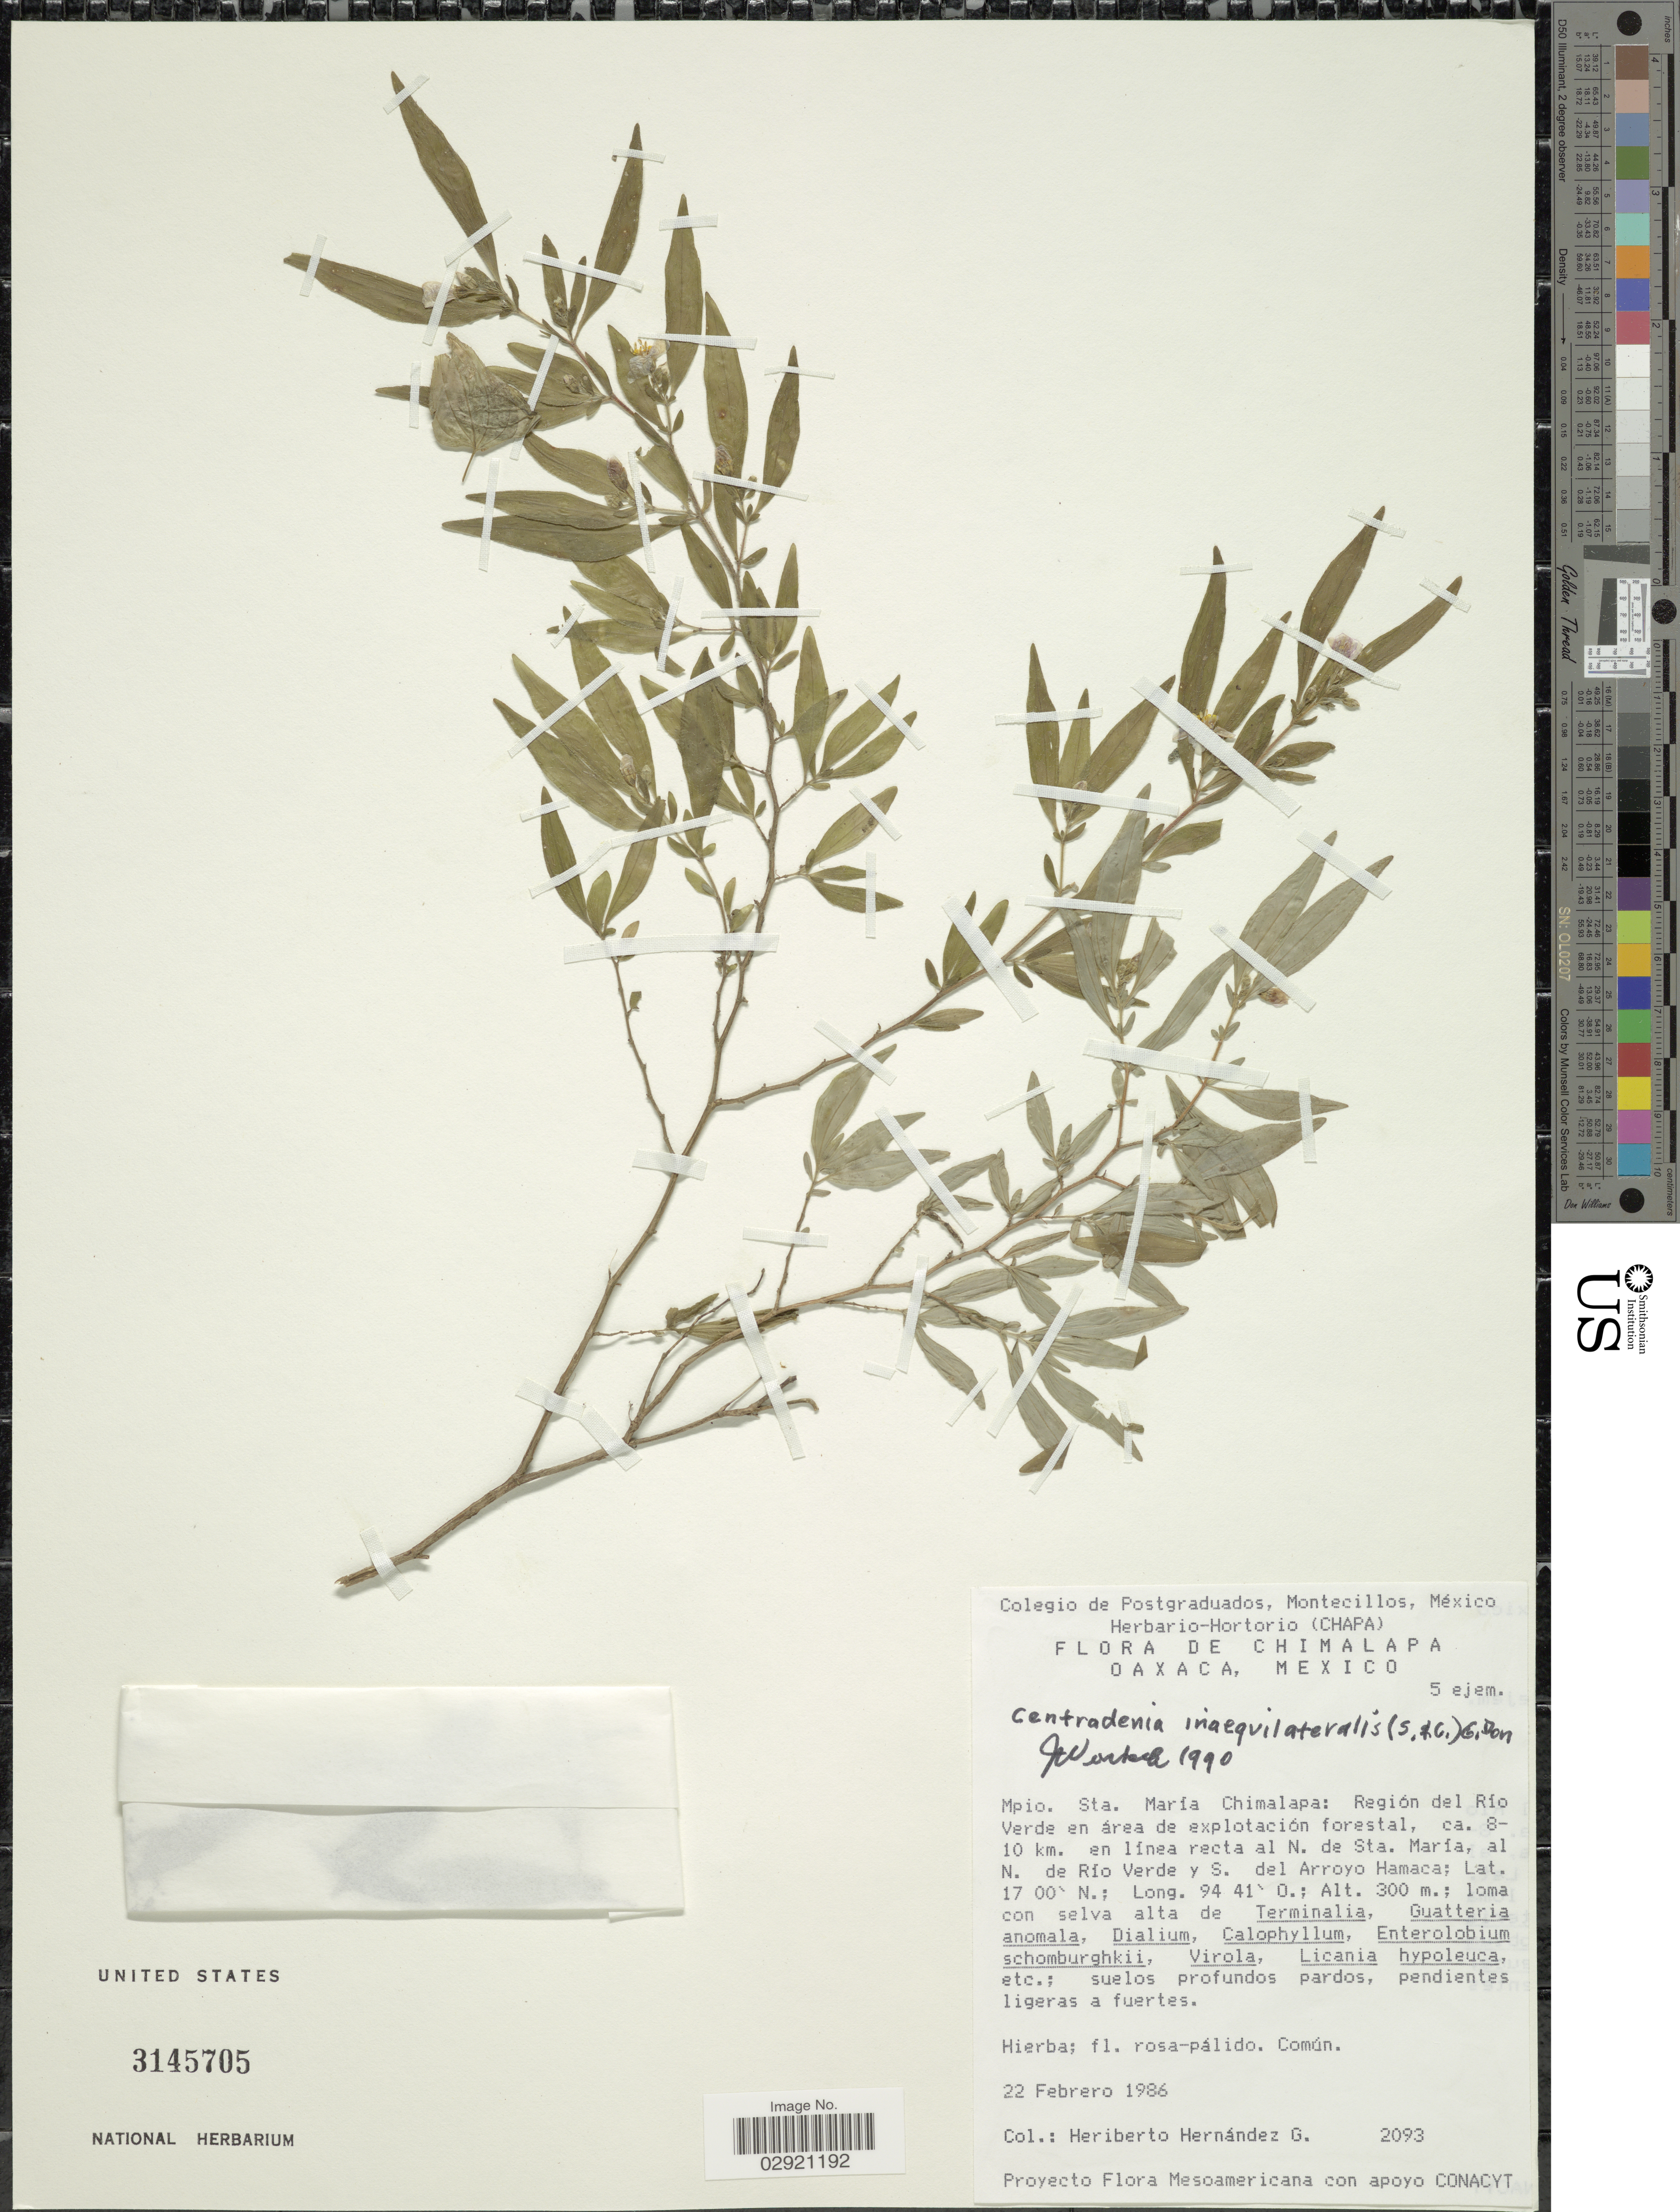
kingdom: Plantae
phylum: Tracheophyta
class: Magnoliopsida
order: Myrtales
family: Melastomataceae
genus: Centradenia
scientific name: Centradenia inaequilateralis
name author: (Gleason) G. Don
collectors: H. Hernandez G.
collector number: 2093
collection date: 1986-02-22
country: Mexico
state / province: Oaxaca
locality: Chimalapa. Mpio Sta. María Chimalapa: Región del Río Verde en área de explotación forestal, ca. 8-10 km. en línea recta al N. de Sta. María, al N. de Río Verde y S. del Arroyo Hamaca.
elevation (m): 300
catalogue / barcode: US 3145705